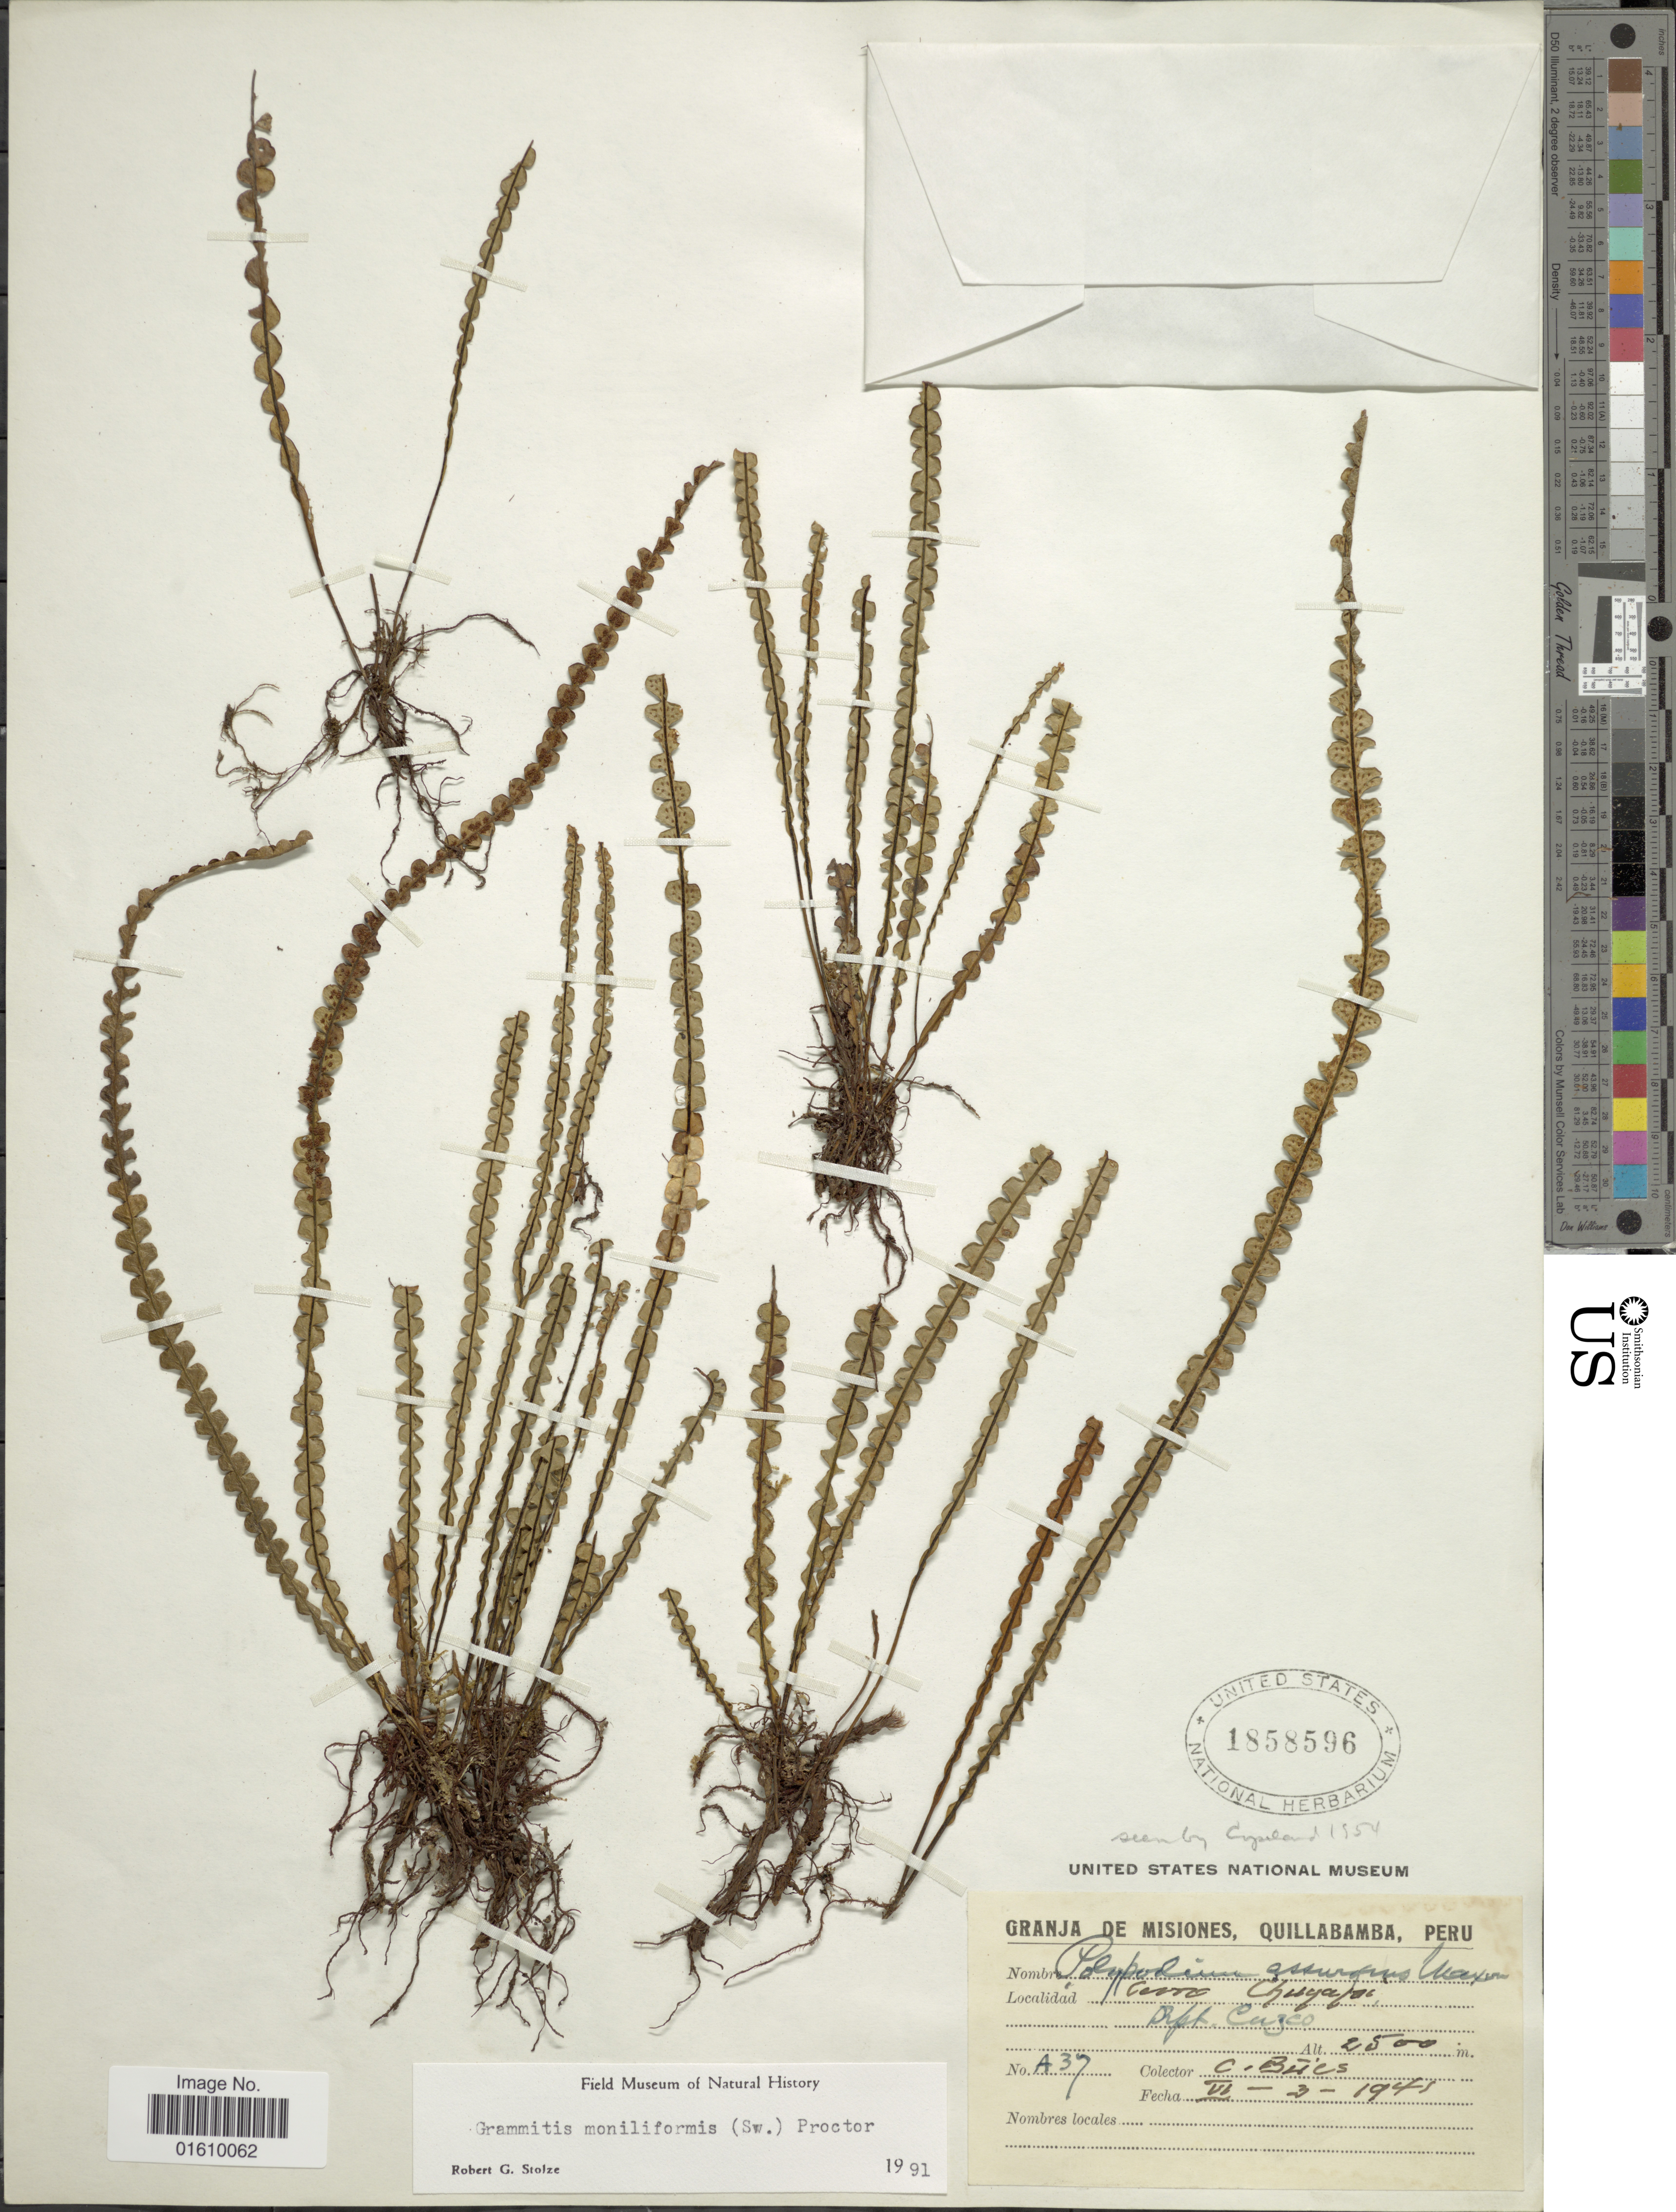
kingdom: Plantae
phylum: Tracheophyta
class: Polypodiopsida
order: Polypodiales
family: Polypodiaceae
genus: Melpomene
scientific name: Melpomene moniliformis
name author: (Lag. ex Sw.) A.R. Sm. & R.C. Moran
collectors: C. Bues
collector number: A 37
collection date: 1945-06-03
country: Peru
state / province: Cusco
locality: Quillabamba, cerro Chuyaja, dept. Cuzco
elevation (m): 2500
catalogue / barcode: US 1858596